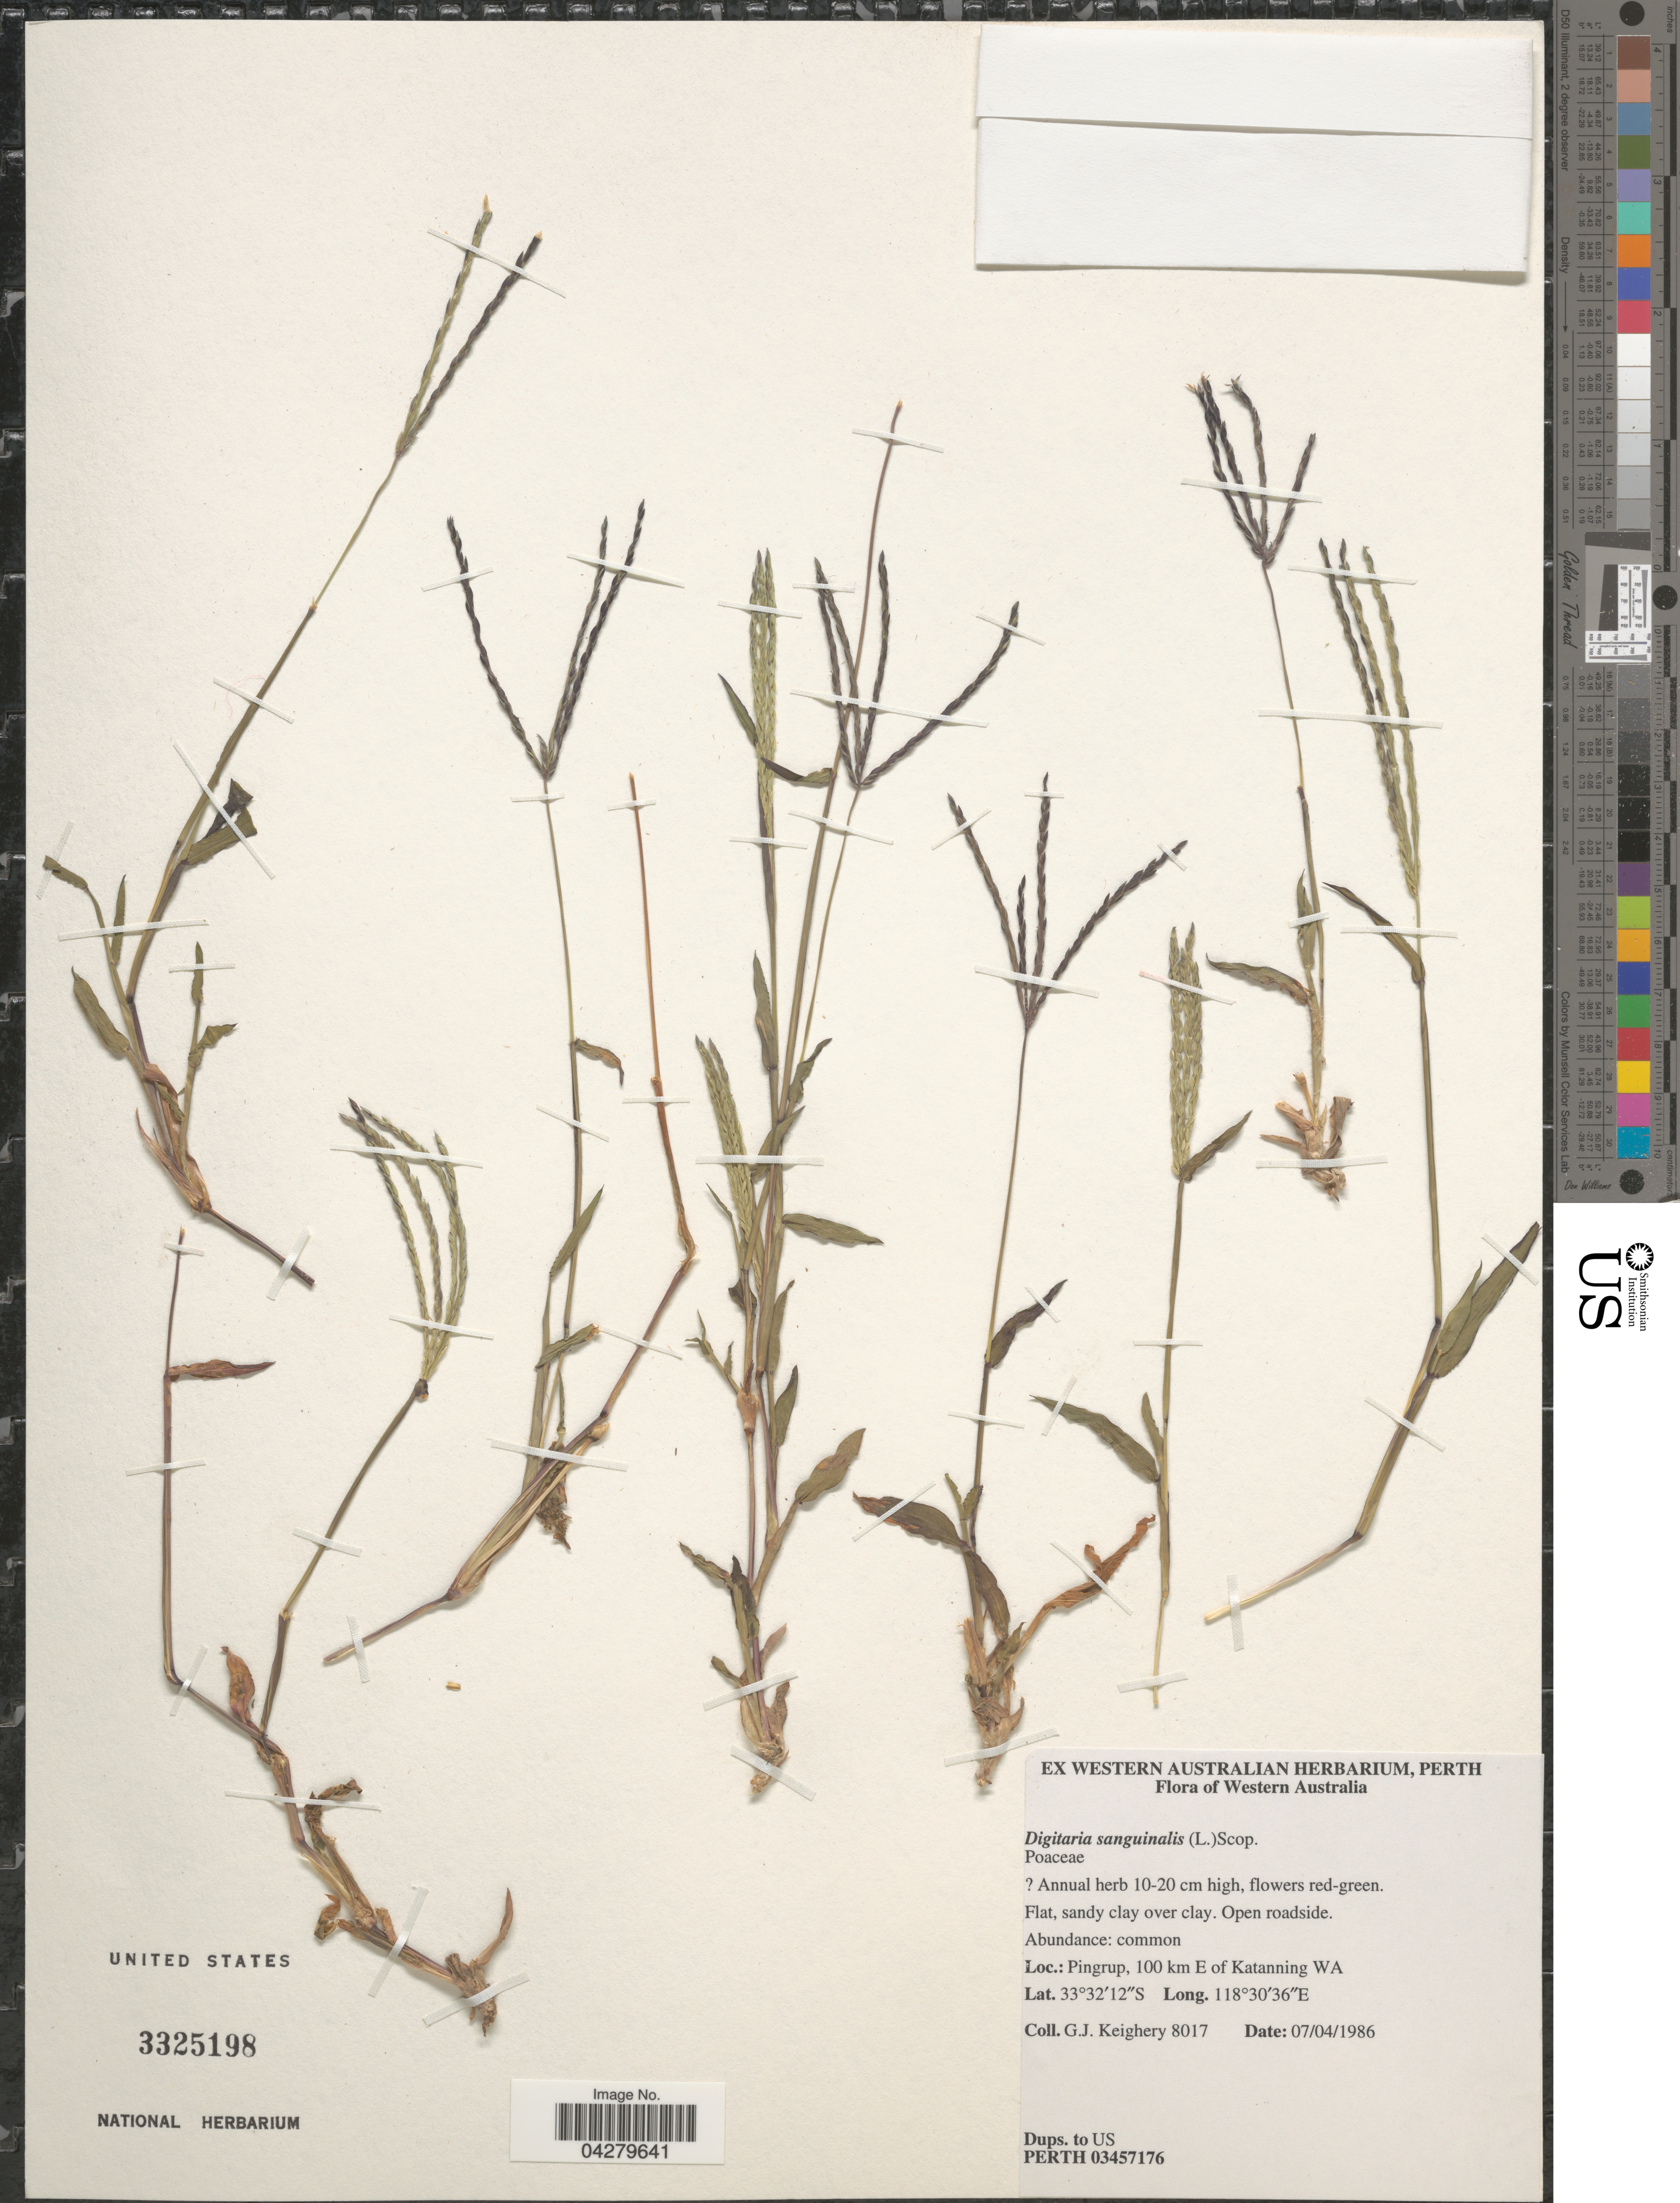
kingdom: Plantae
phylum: Tracheophyta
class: Liliopsida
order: Poales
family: Poaceae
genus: Digitaria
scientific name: Digitaria sanguinalis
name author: (L.) Scop.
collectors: G. Keighery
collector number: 8017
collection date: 1986-04-07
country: Australia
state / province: Western Australia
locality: Pingrup, 100 km E of Katanning WA.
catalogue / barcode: US 3325198